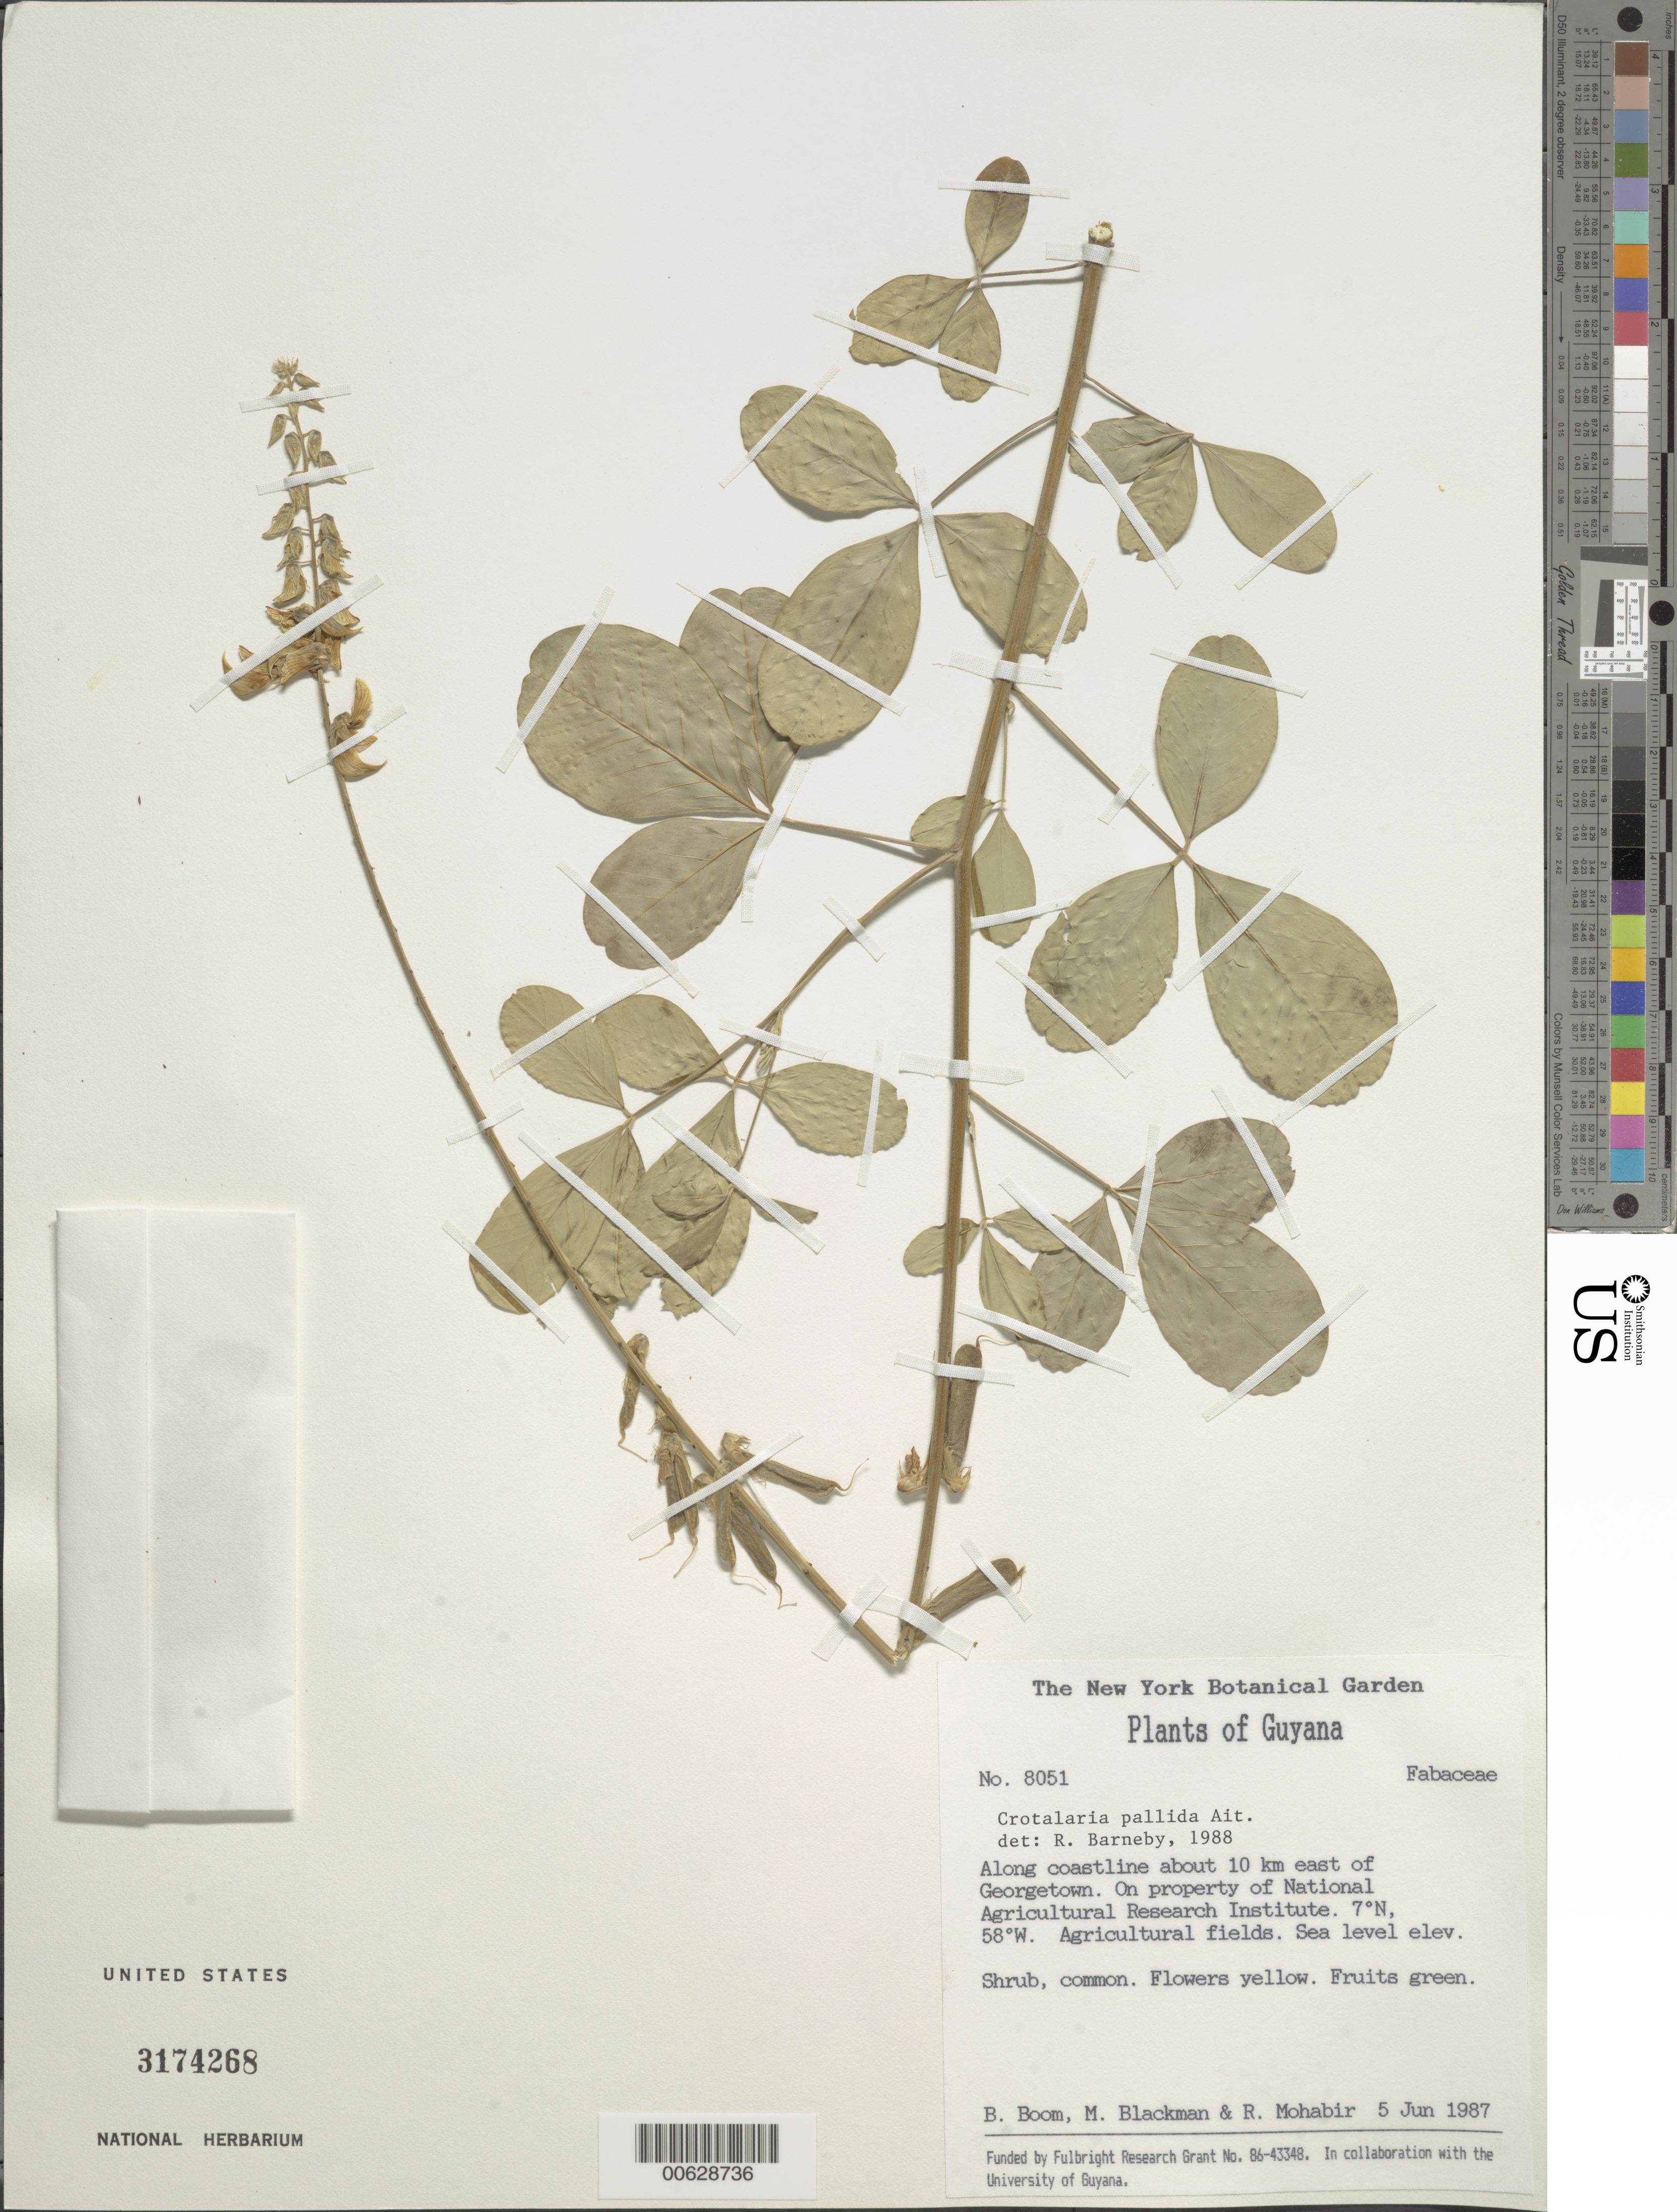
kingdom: Plantae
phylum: Tracheophyta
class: Magnoliopsida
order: Fabales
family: Fabaceae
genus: Crotalaria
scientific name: Crotalaria pallida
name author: Aiton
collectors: B. M. Boom, M. Blackman & R. Mohabir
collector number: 8051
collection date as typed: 5-Jun-87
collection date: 1987-06-05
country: Guyana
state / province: Demerara-Mahaica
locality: Georgetown, coastline 10 km E of, on property of Nat. Agr. Research Inst.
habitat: Agricultural fields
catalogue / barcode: US 3174268